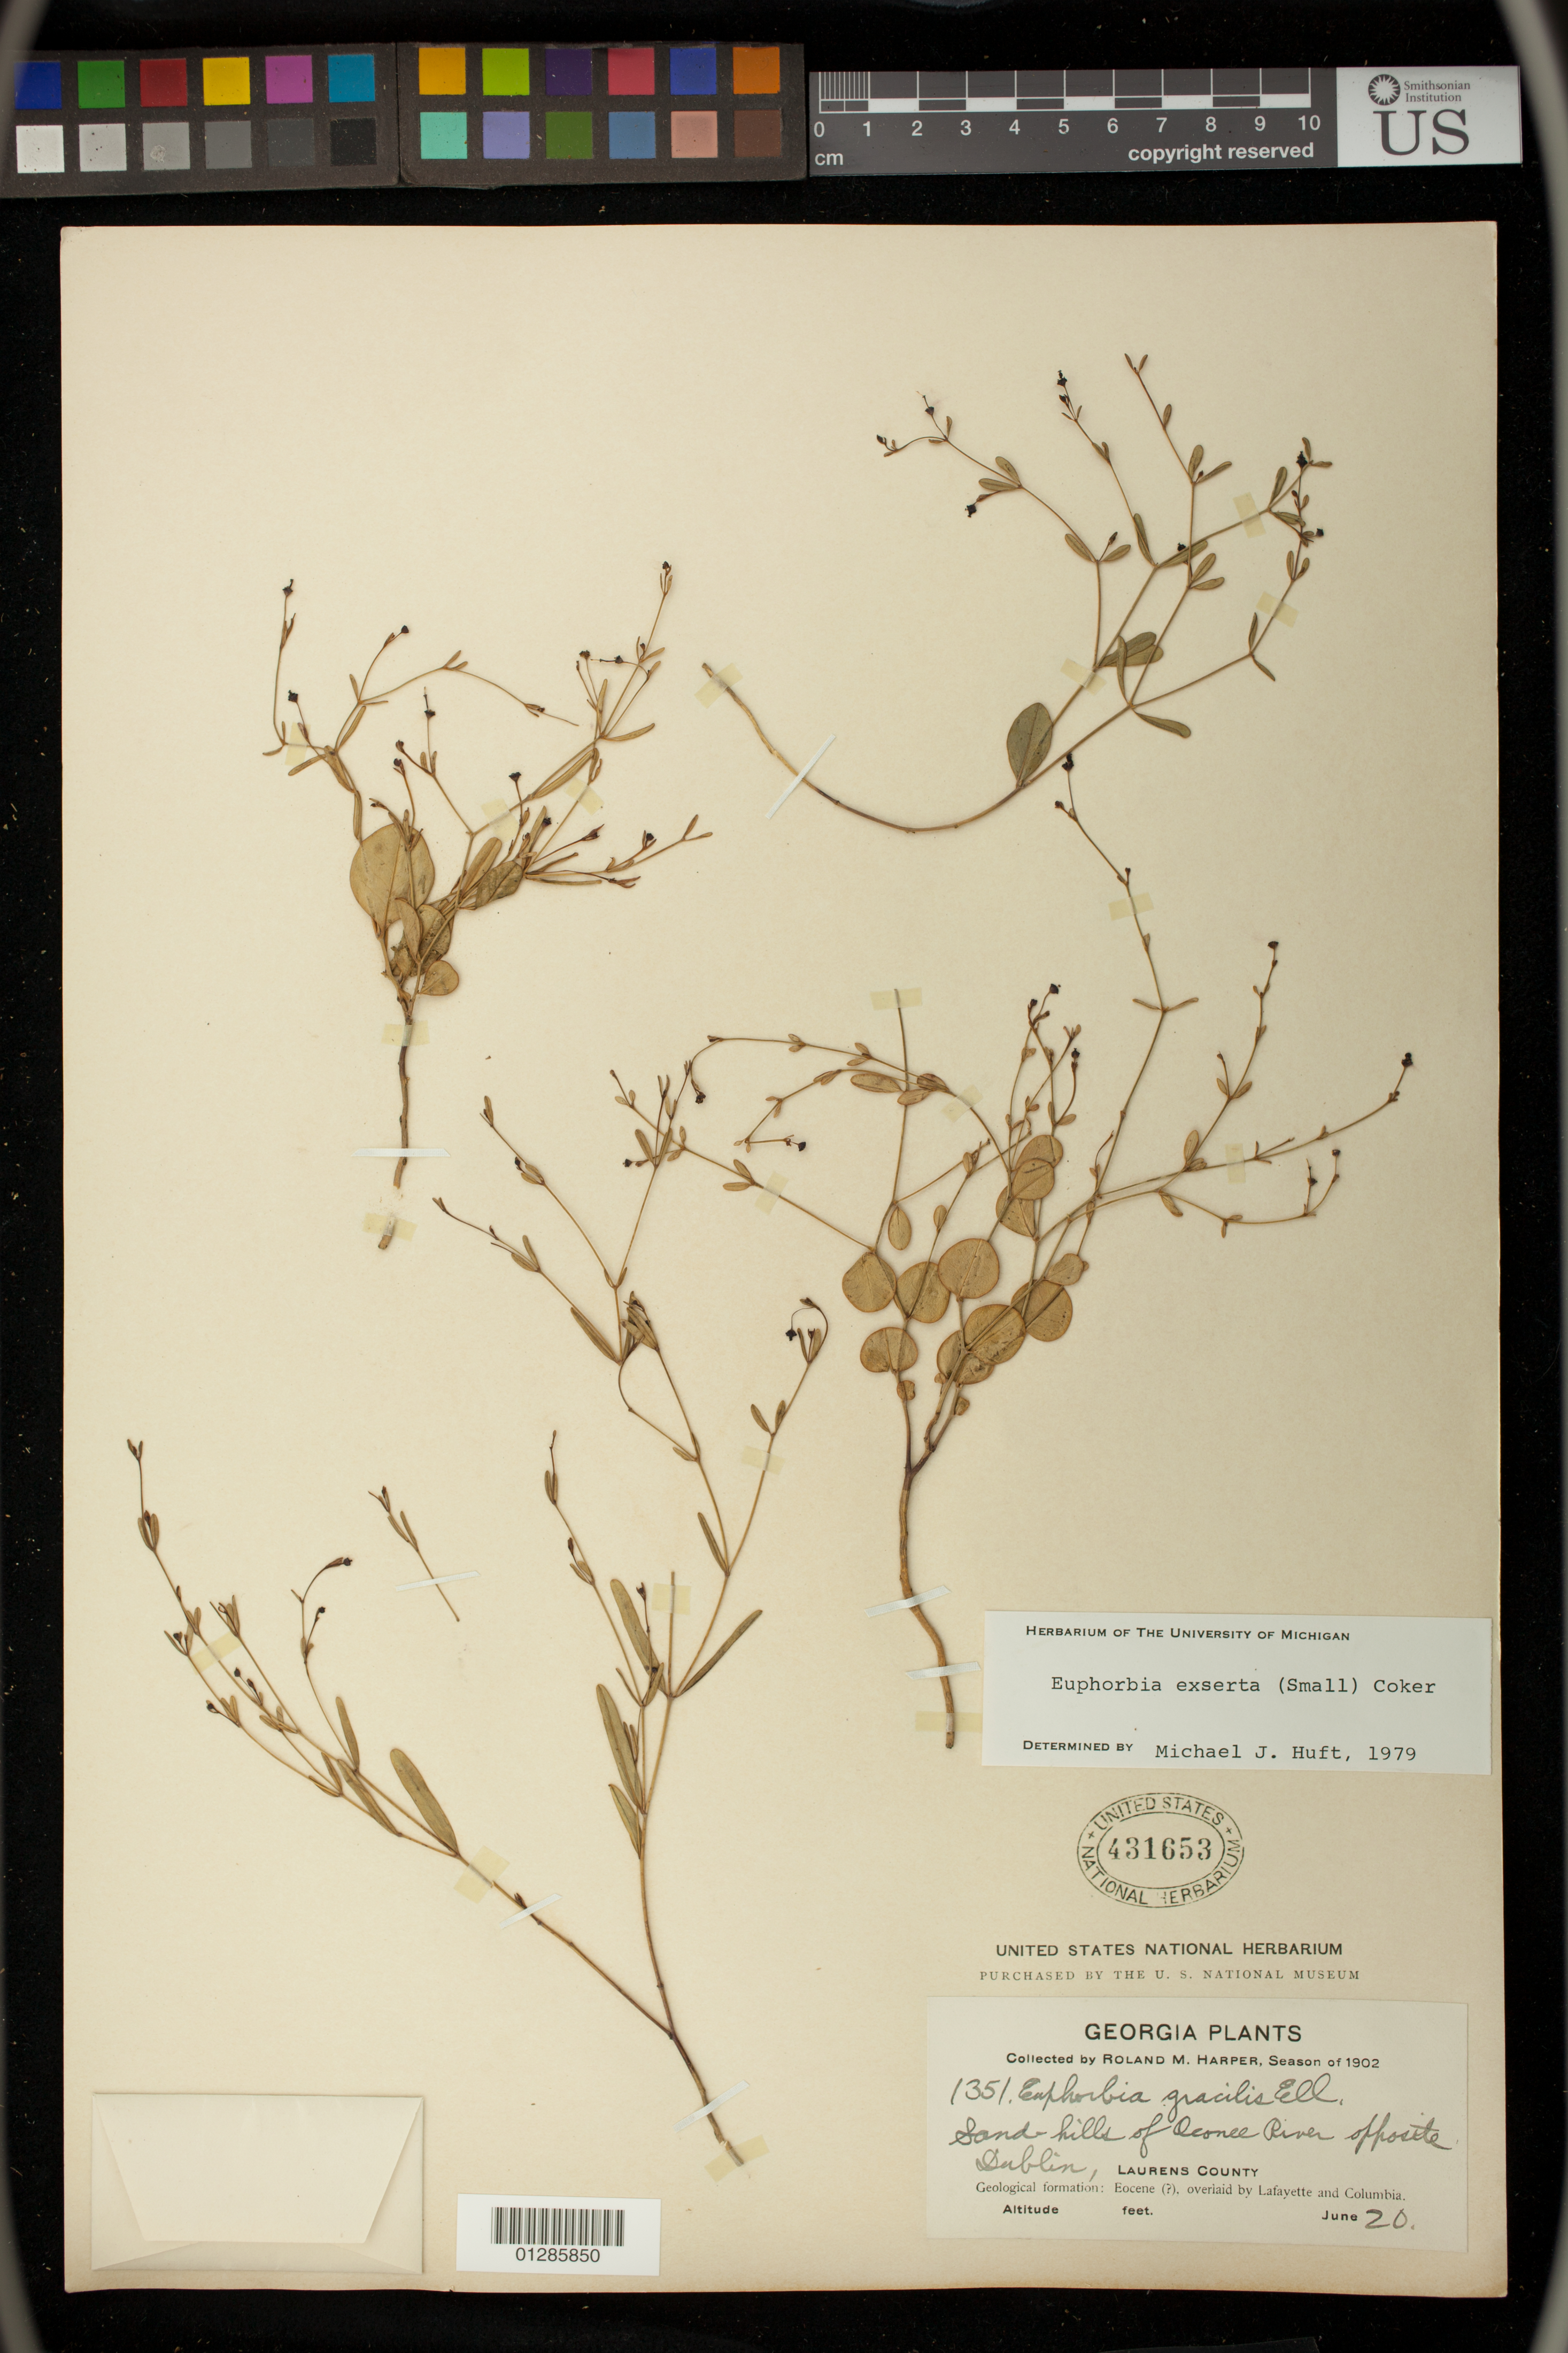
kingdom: Plantae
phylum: Tracheophyta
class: Magnoliopsida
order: Malpighiales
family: Euphorbiaceae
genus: Euphorbia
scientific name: Euphorbia exserta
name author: (Small) Coker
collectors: R. M. Harper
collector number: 1351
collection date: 1902-06-20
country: United States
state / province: Georgia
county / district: Laurens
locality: Oconee River opposite Dublin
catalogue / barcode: US 431653